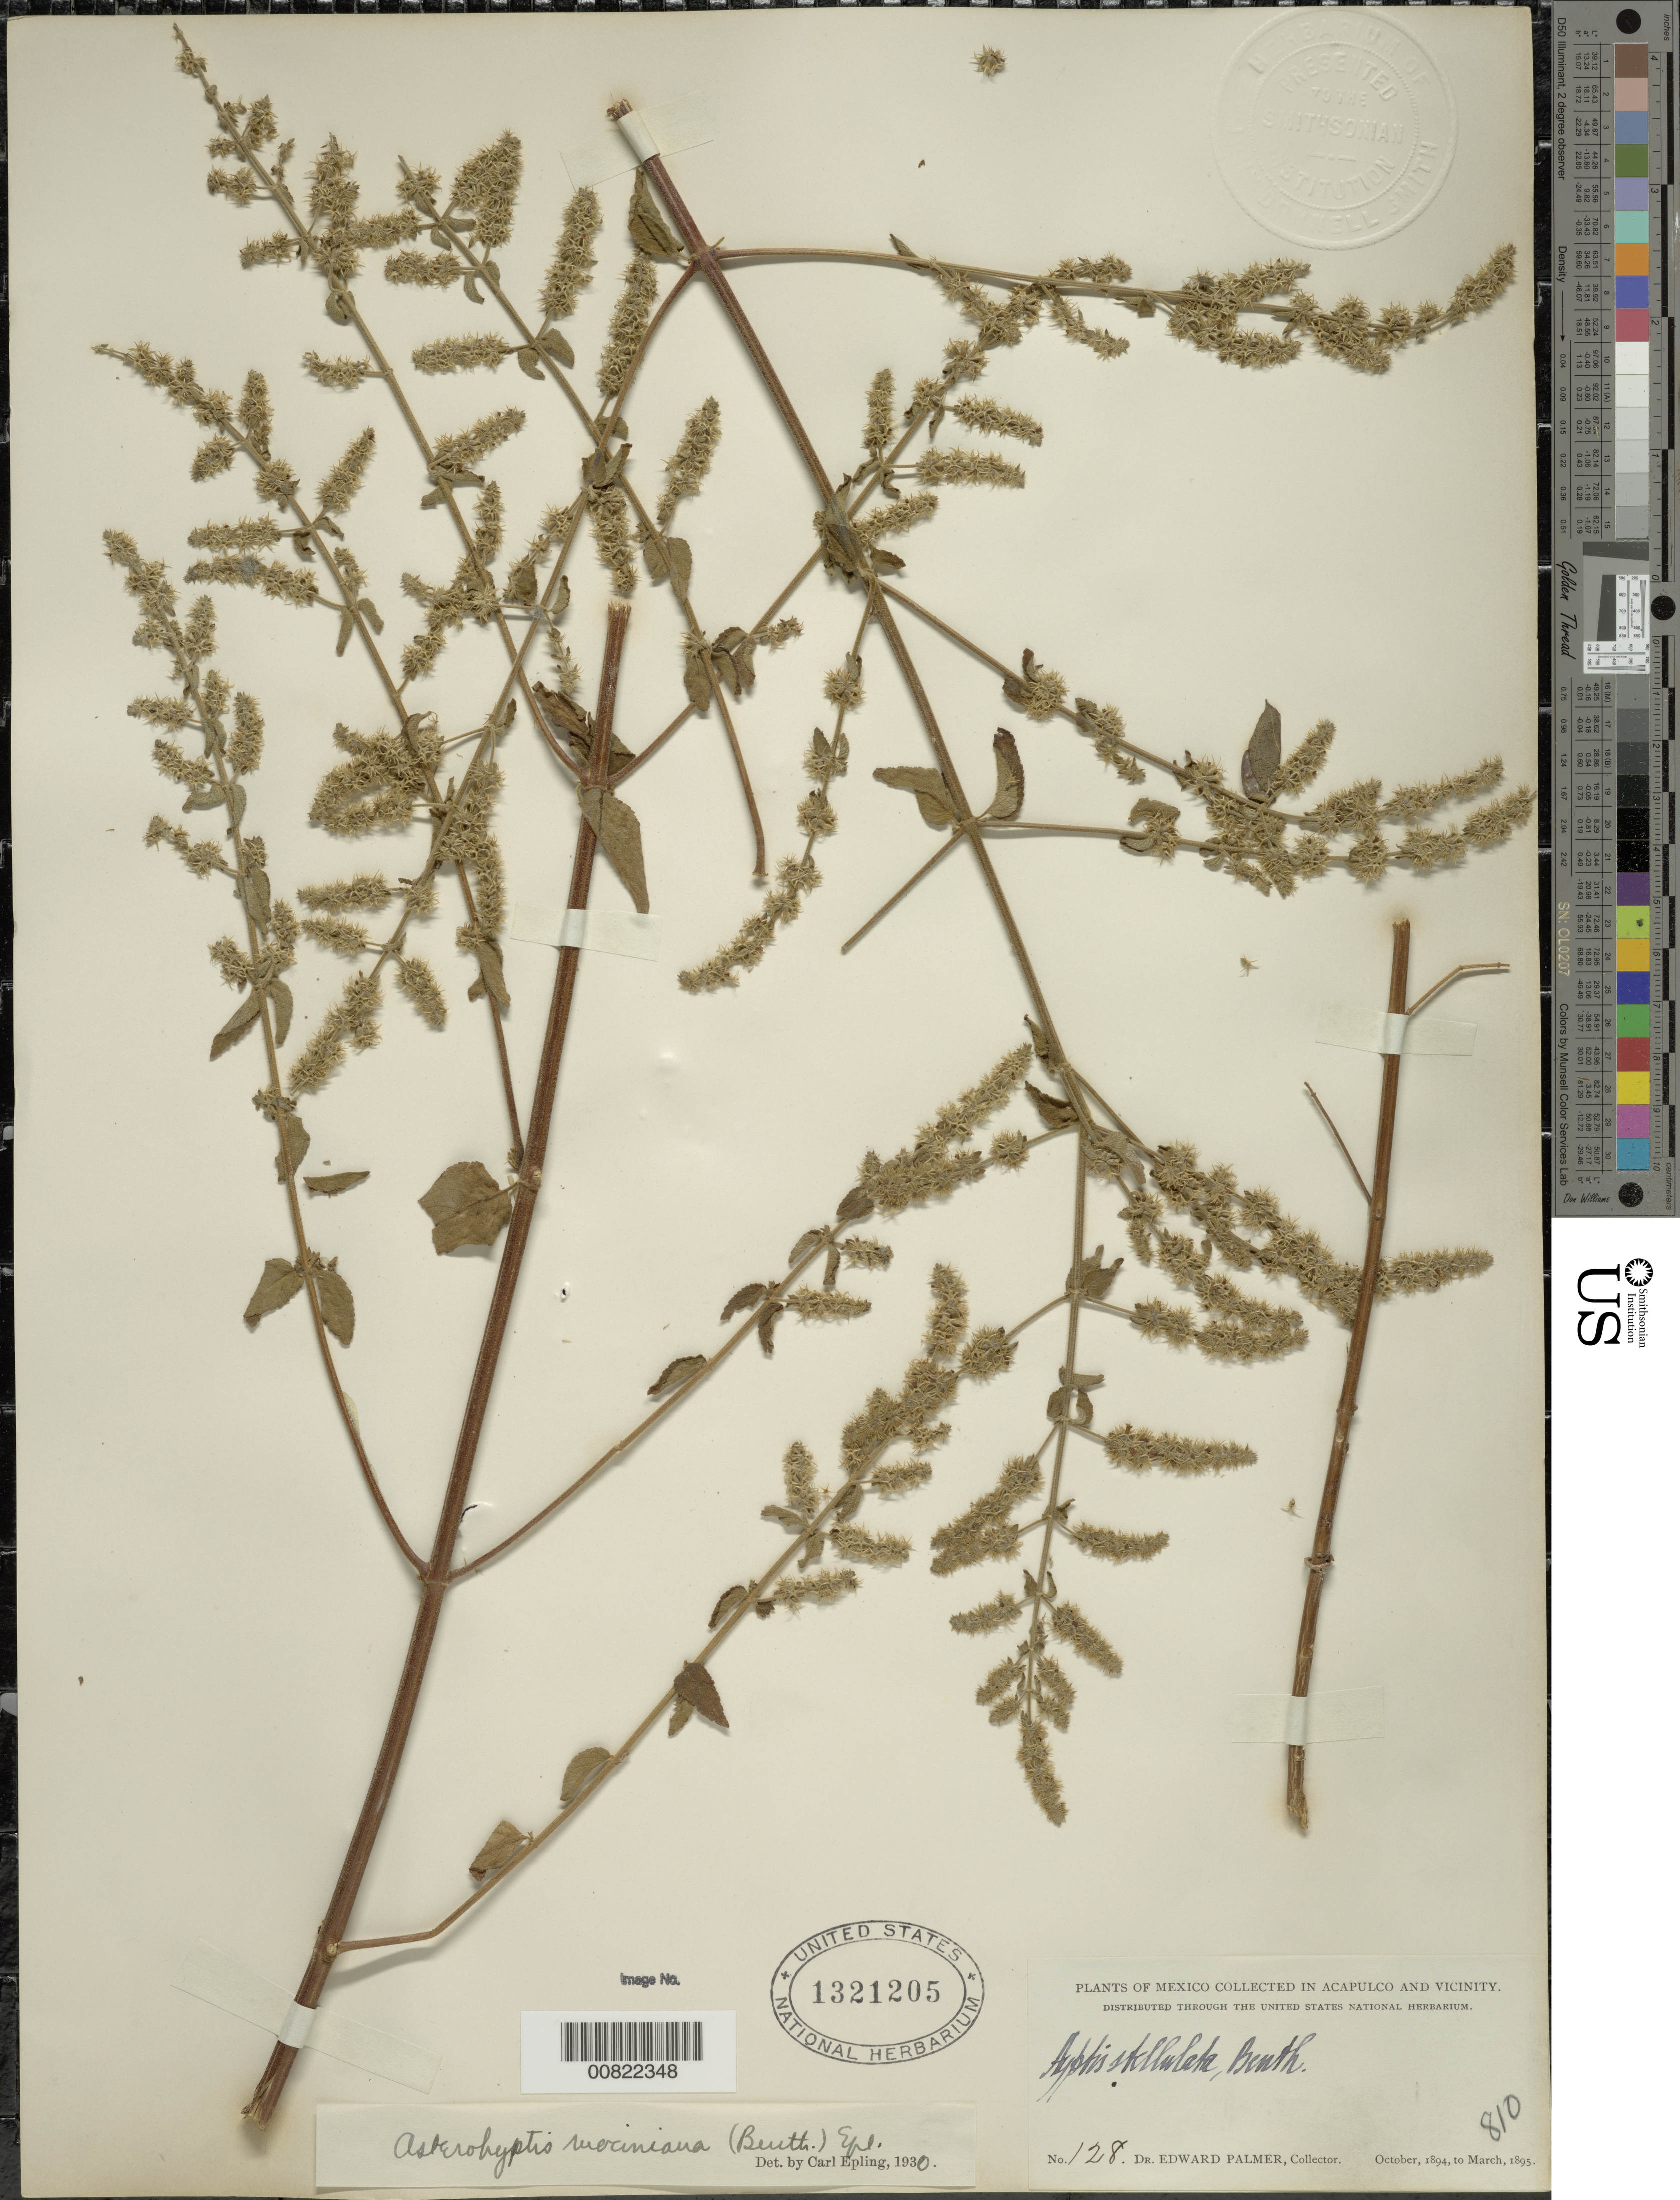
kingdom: Plantae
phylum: Tracheophyta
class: Magnoliopsida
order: Lamiales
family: Lamiaceae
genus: Asterohyptis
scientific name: Asterohyptis mociniana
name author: (Benth.) Epling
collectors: E. Palmer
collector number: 128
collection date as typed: Oct 1894 to -- Mar 1895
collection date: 1894-10/1895-03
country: Mexico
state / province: Guerrero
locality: Acapulco, Guerrero and vicinity.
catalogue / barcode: US 1321205